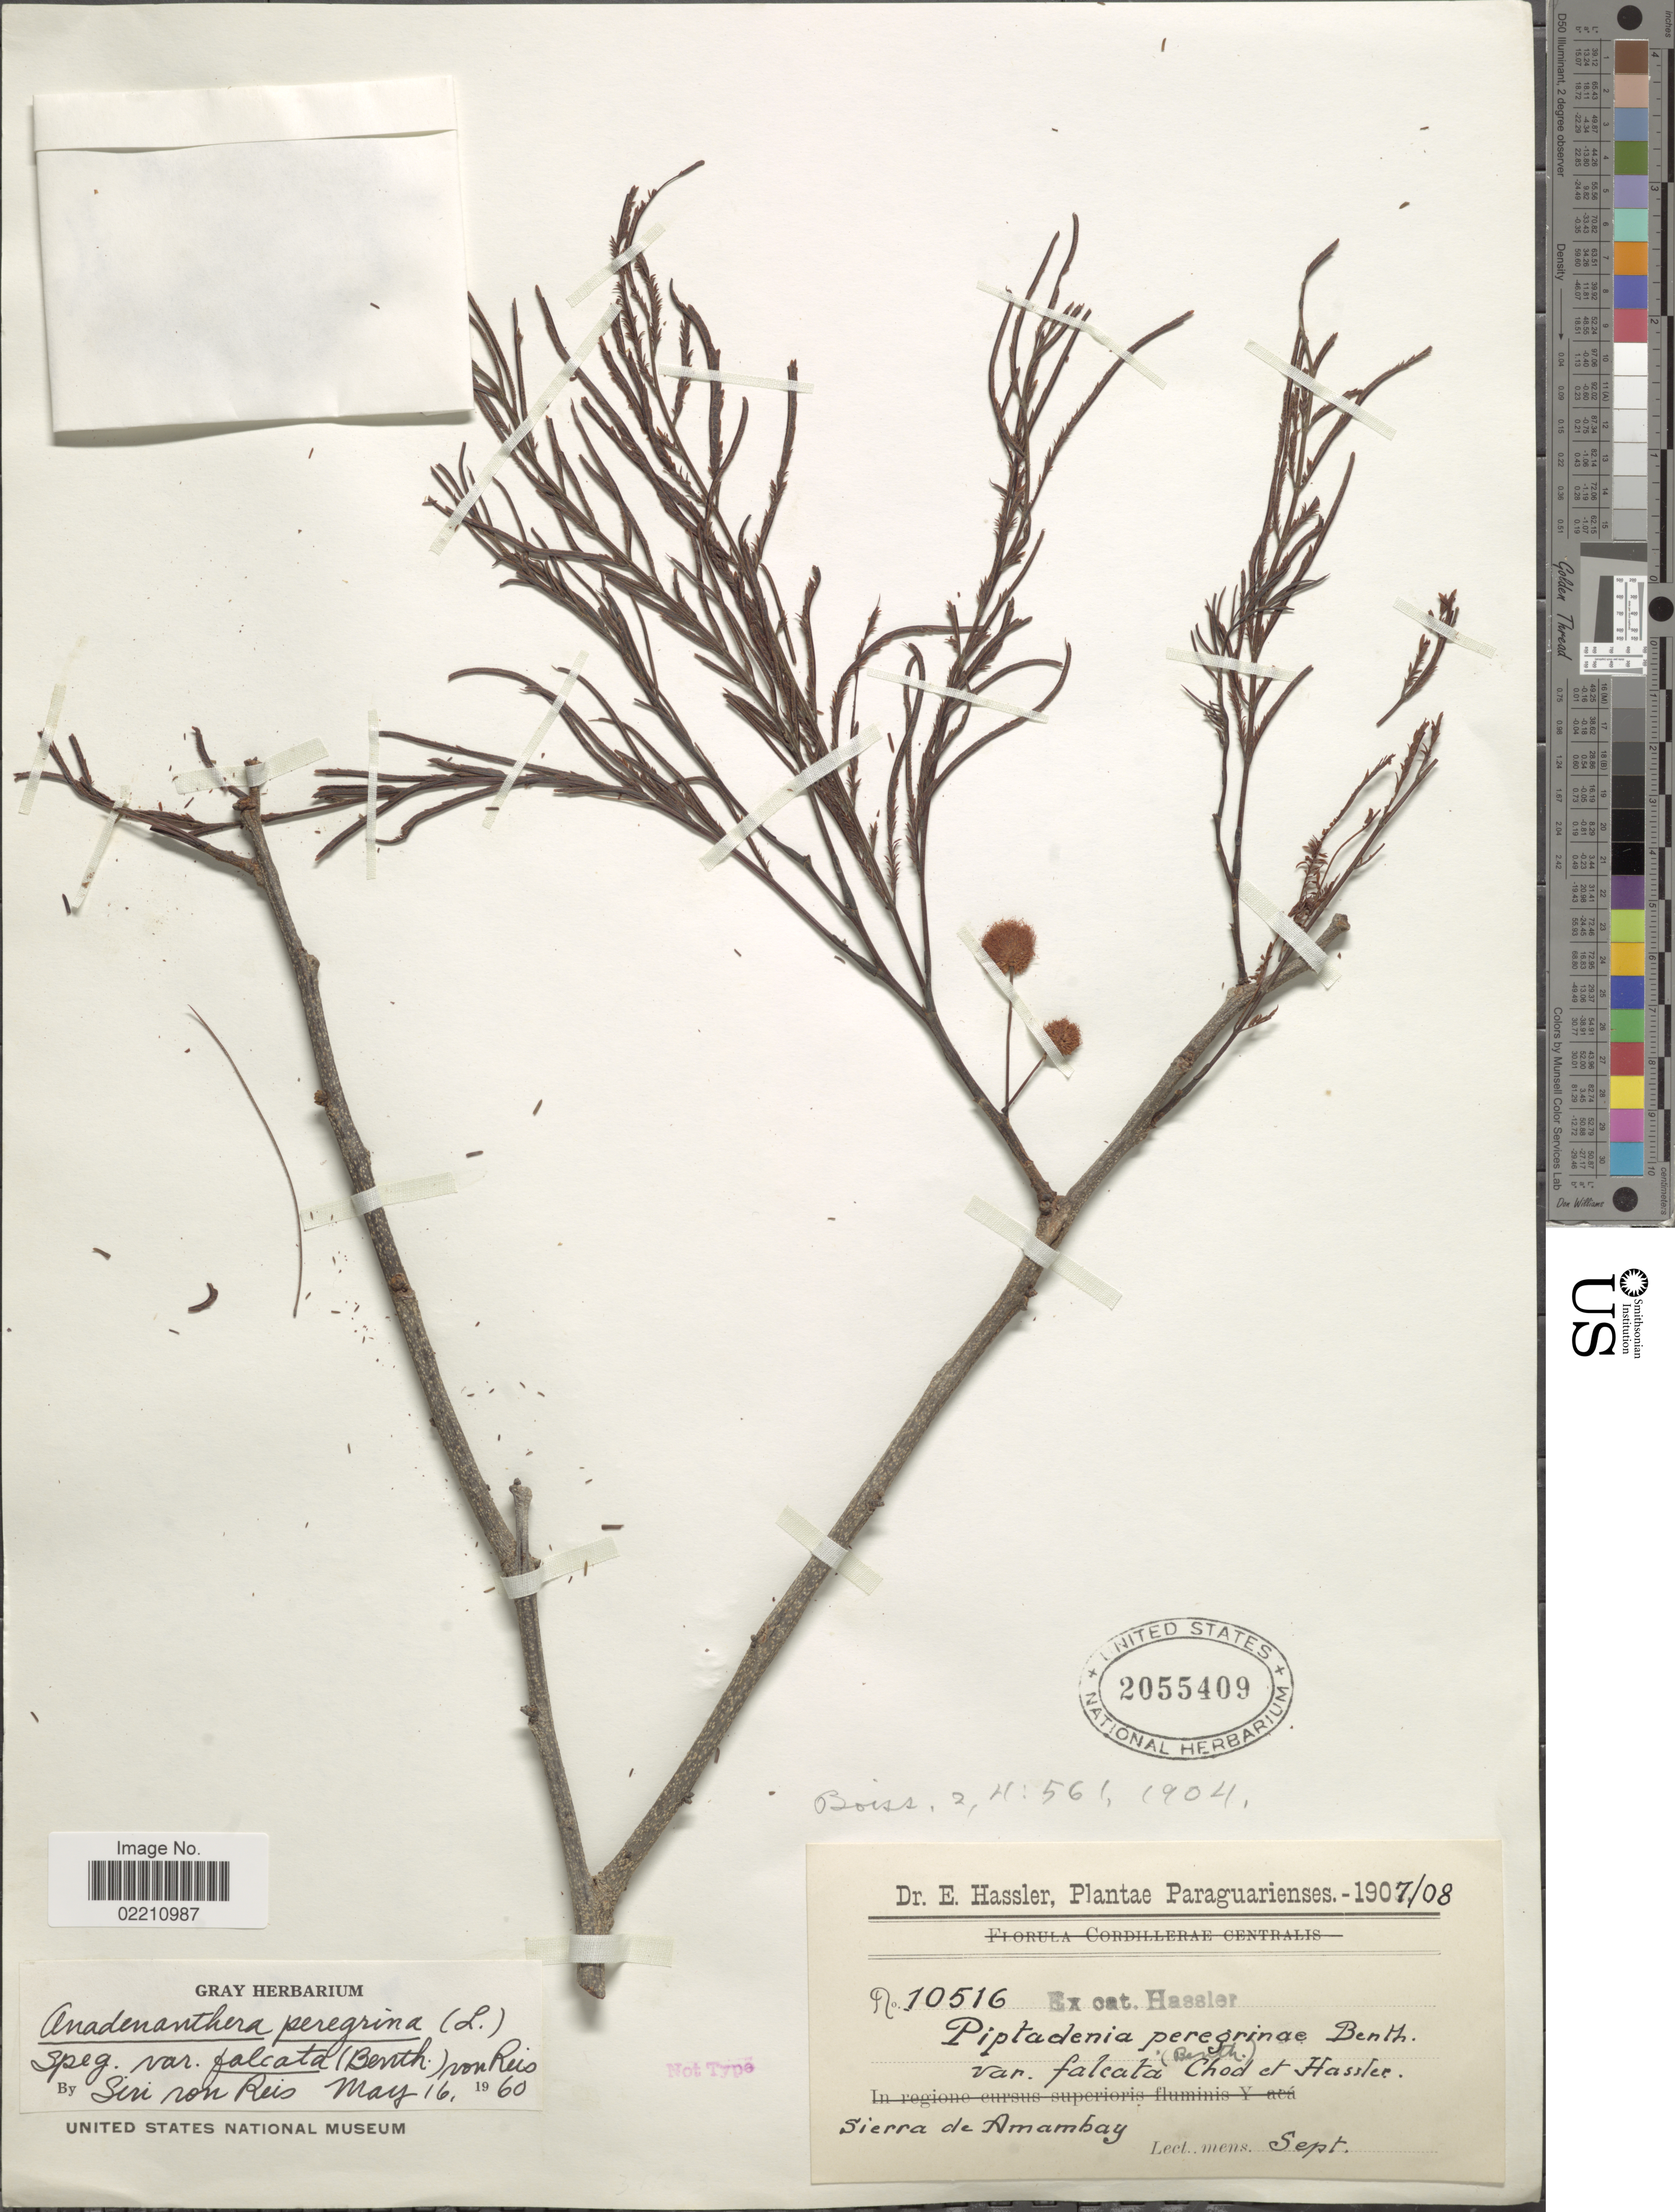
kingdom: Plantae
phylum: Tracheophyta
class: Magnoliopsida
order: Fabales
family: Fabaceae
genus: Anadenanthera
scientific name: Anadenanthera peregrina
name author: (L.) Speg.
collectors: E. Hassler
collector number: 10516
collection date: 1907-09/1908-09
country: Paraguay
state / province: Amambay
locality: Sierra de Amambay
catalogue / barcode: US 2055409